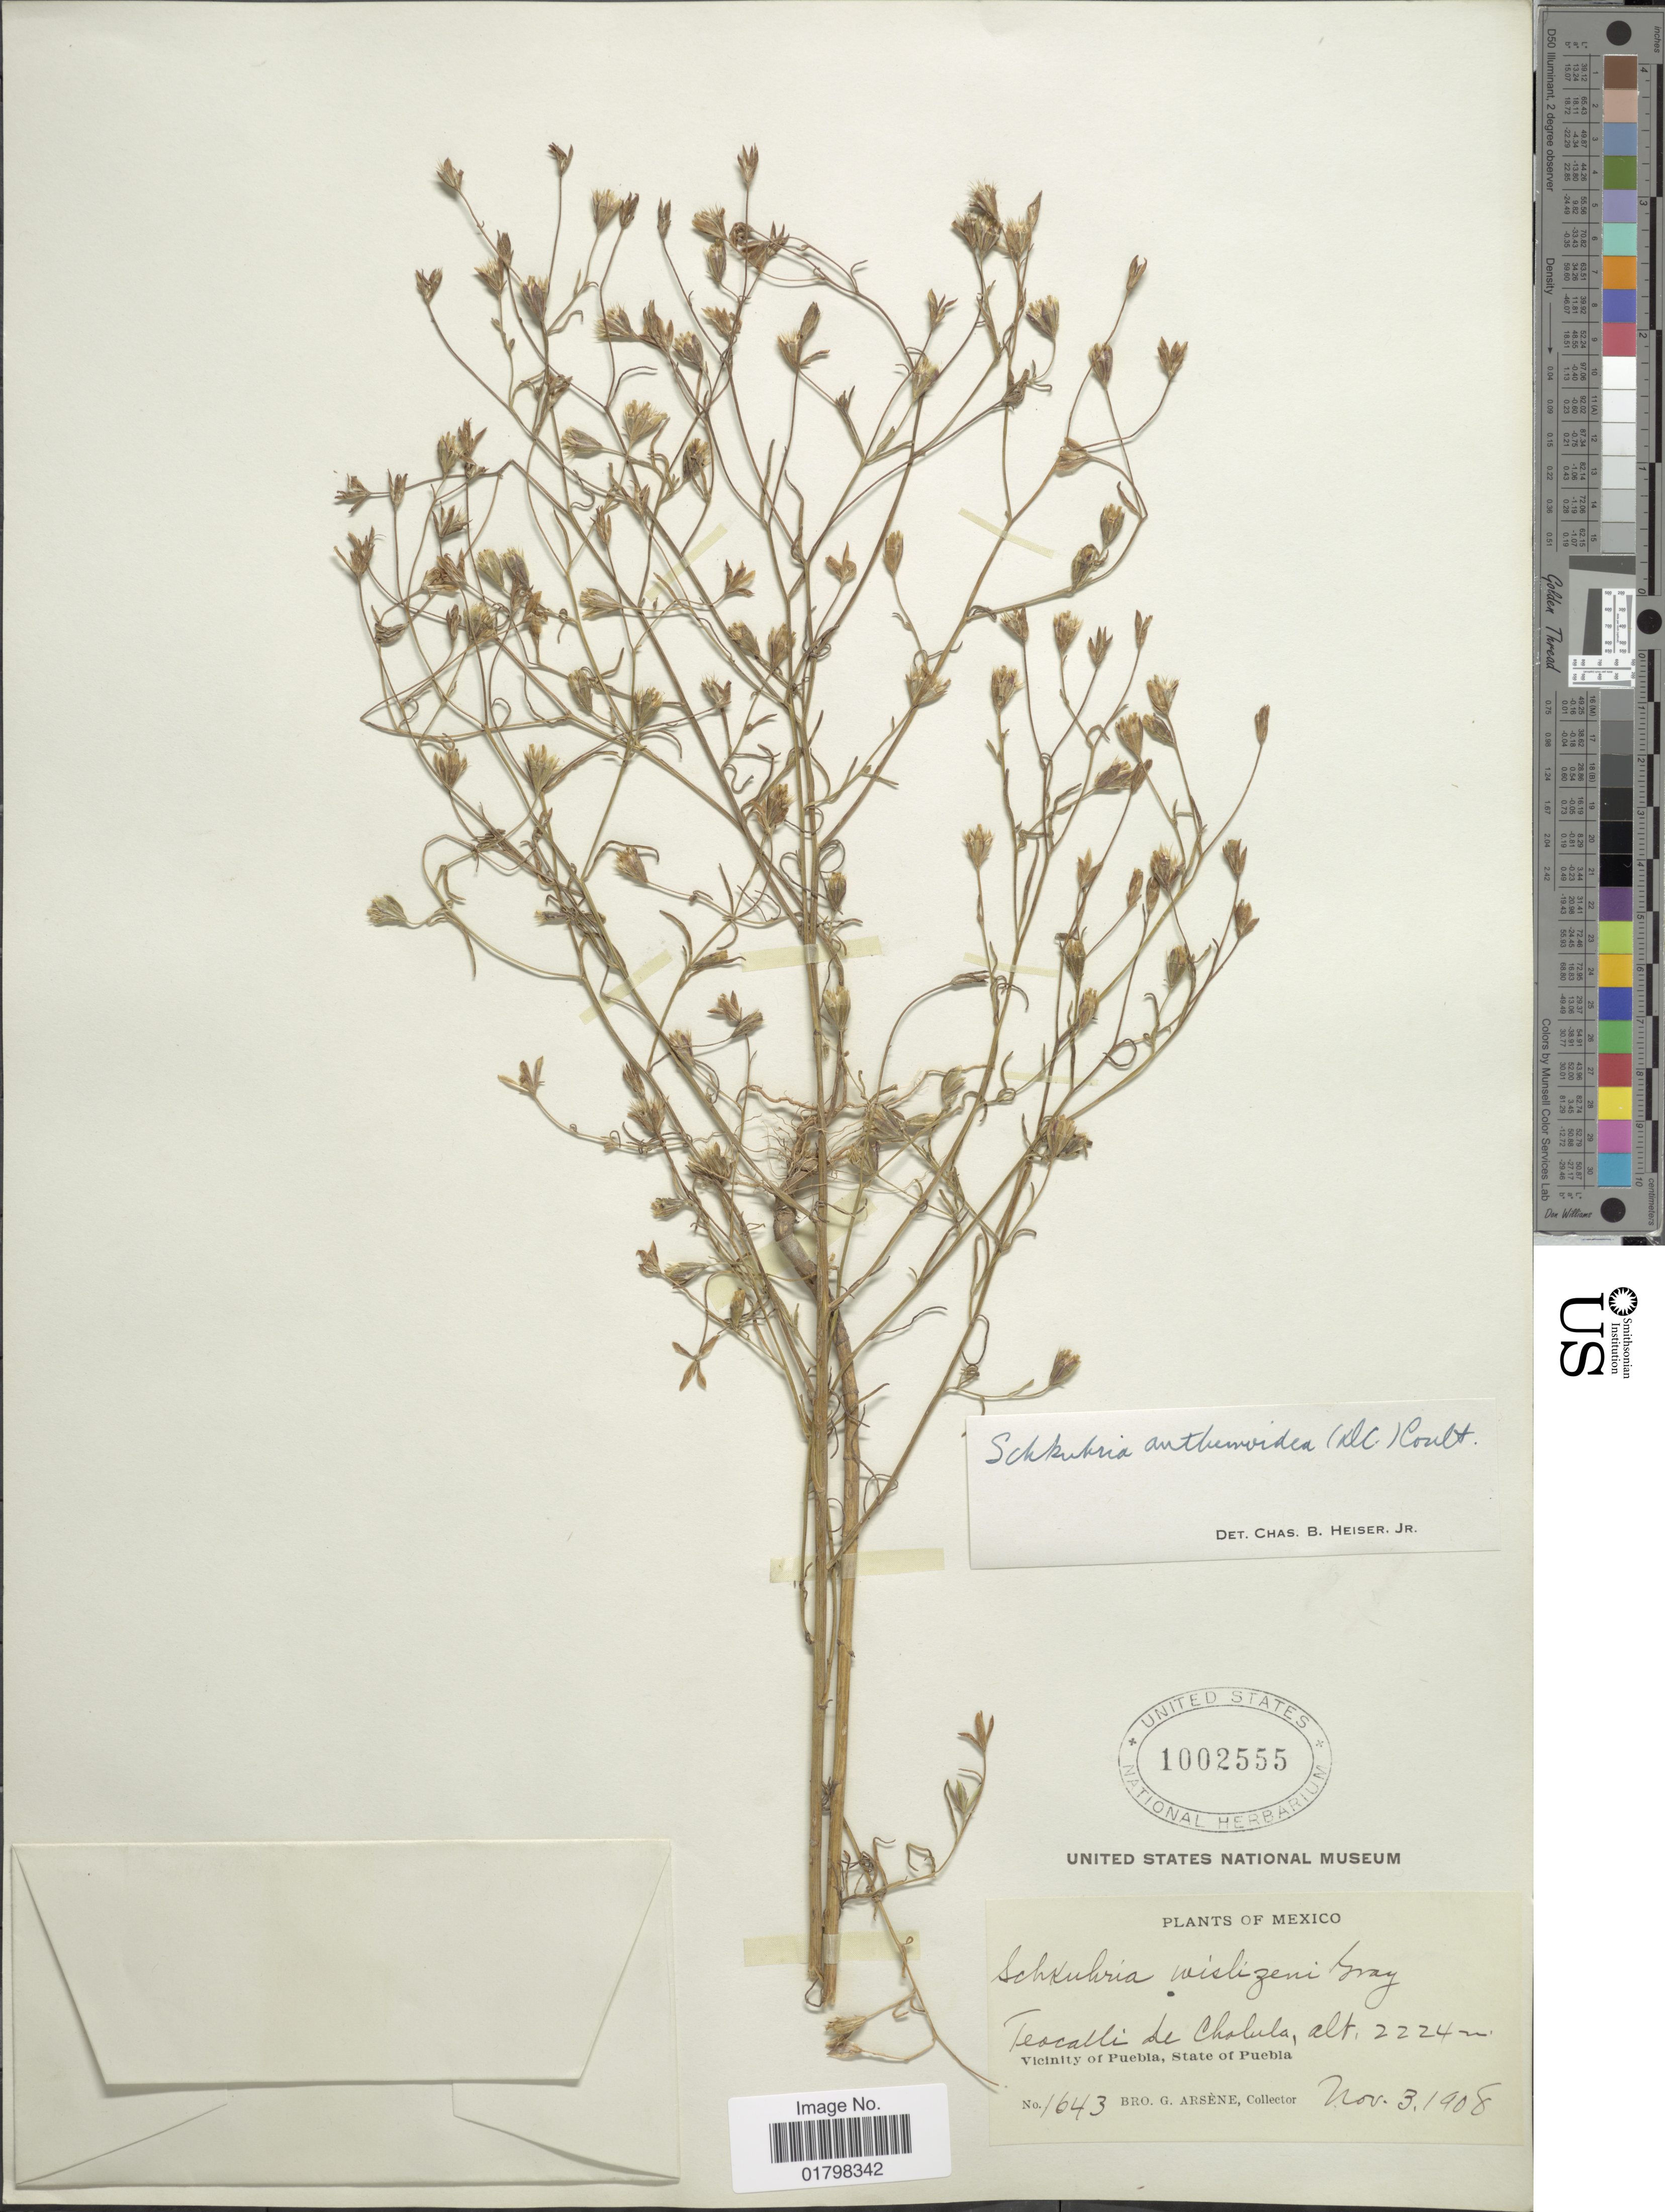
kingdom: Plantae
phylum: Tracheophyta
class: Magnoliopsida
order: Asterales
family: Asteraceae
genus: Schkuhria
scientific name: Schkuhria wislizeni var. frustrata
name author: S.F. Blake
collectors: Bro. G. Arsène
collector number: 1643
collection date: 1908-11-03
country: Mexico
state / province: Puebla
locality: Teocalli de Cholula, vicinity of Puebla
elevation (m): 2224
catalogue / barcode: US 1002555